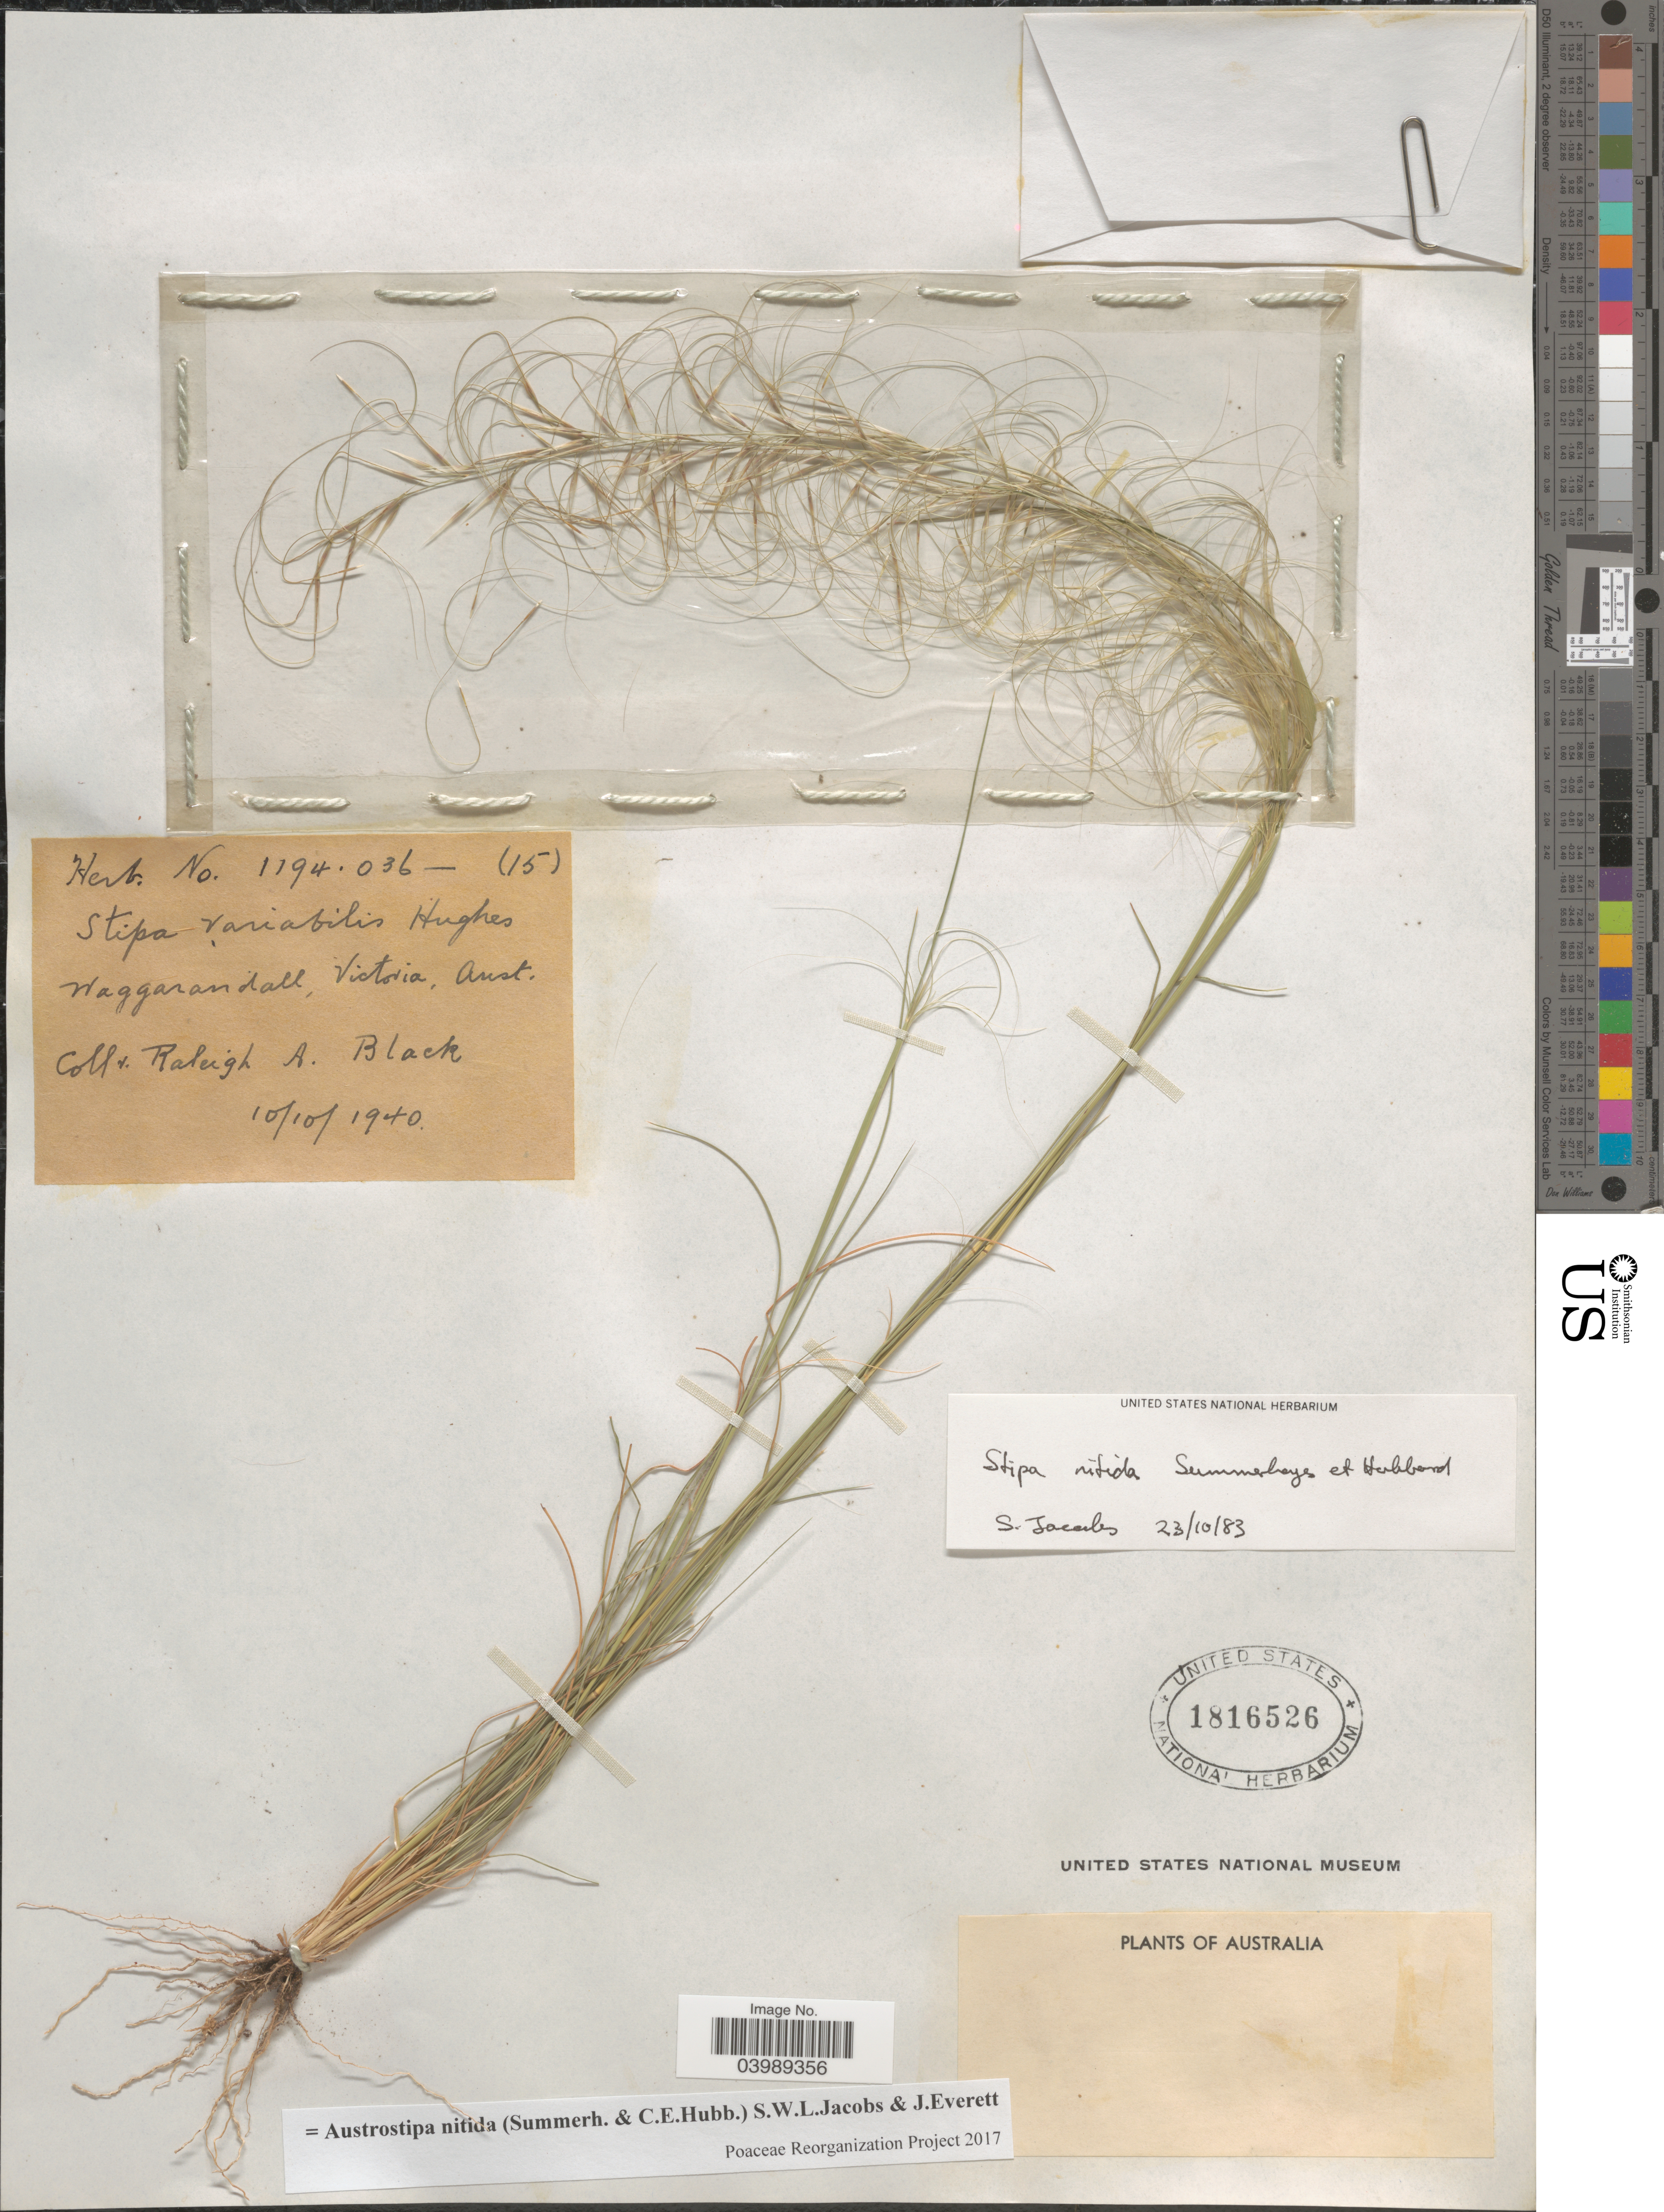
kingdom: Plantae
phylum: Tracheophyta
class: Liliopsida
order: Poales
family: Poaceae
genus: Austrostipa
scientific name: Austrostipa nitida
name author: (Summerh. & C.E. Hubb.) S.W.L. Jacobs & J. Everett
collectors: R. A. Black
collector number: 1194.036/15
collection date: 1940-10-10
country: Australia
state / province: Victoria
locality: Waggarandall, Victoria.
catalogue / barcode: US 1816526